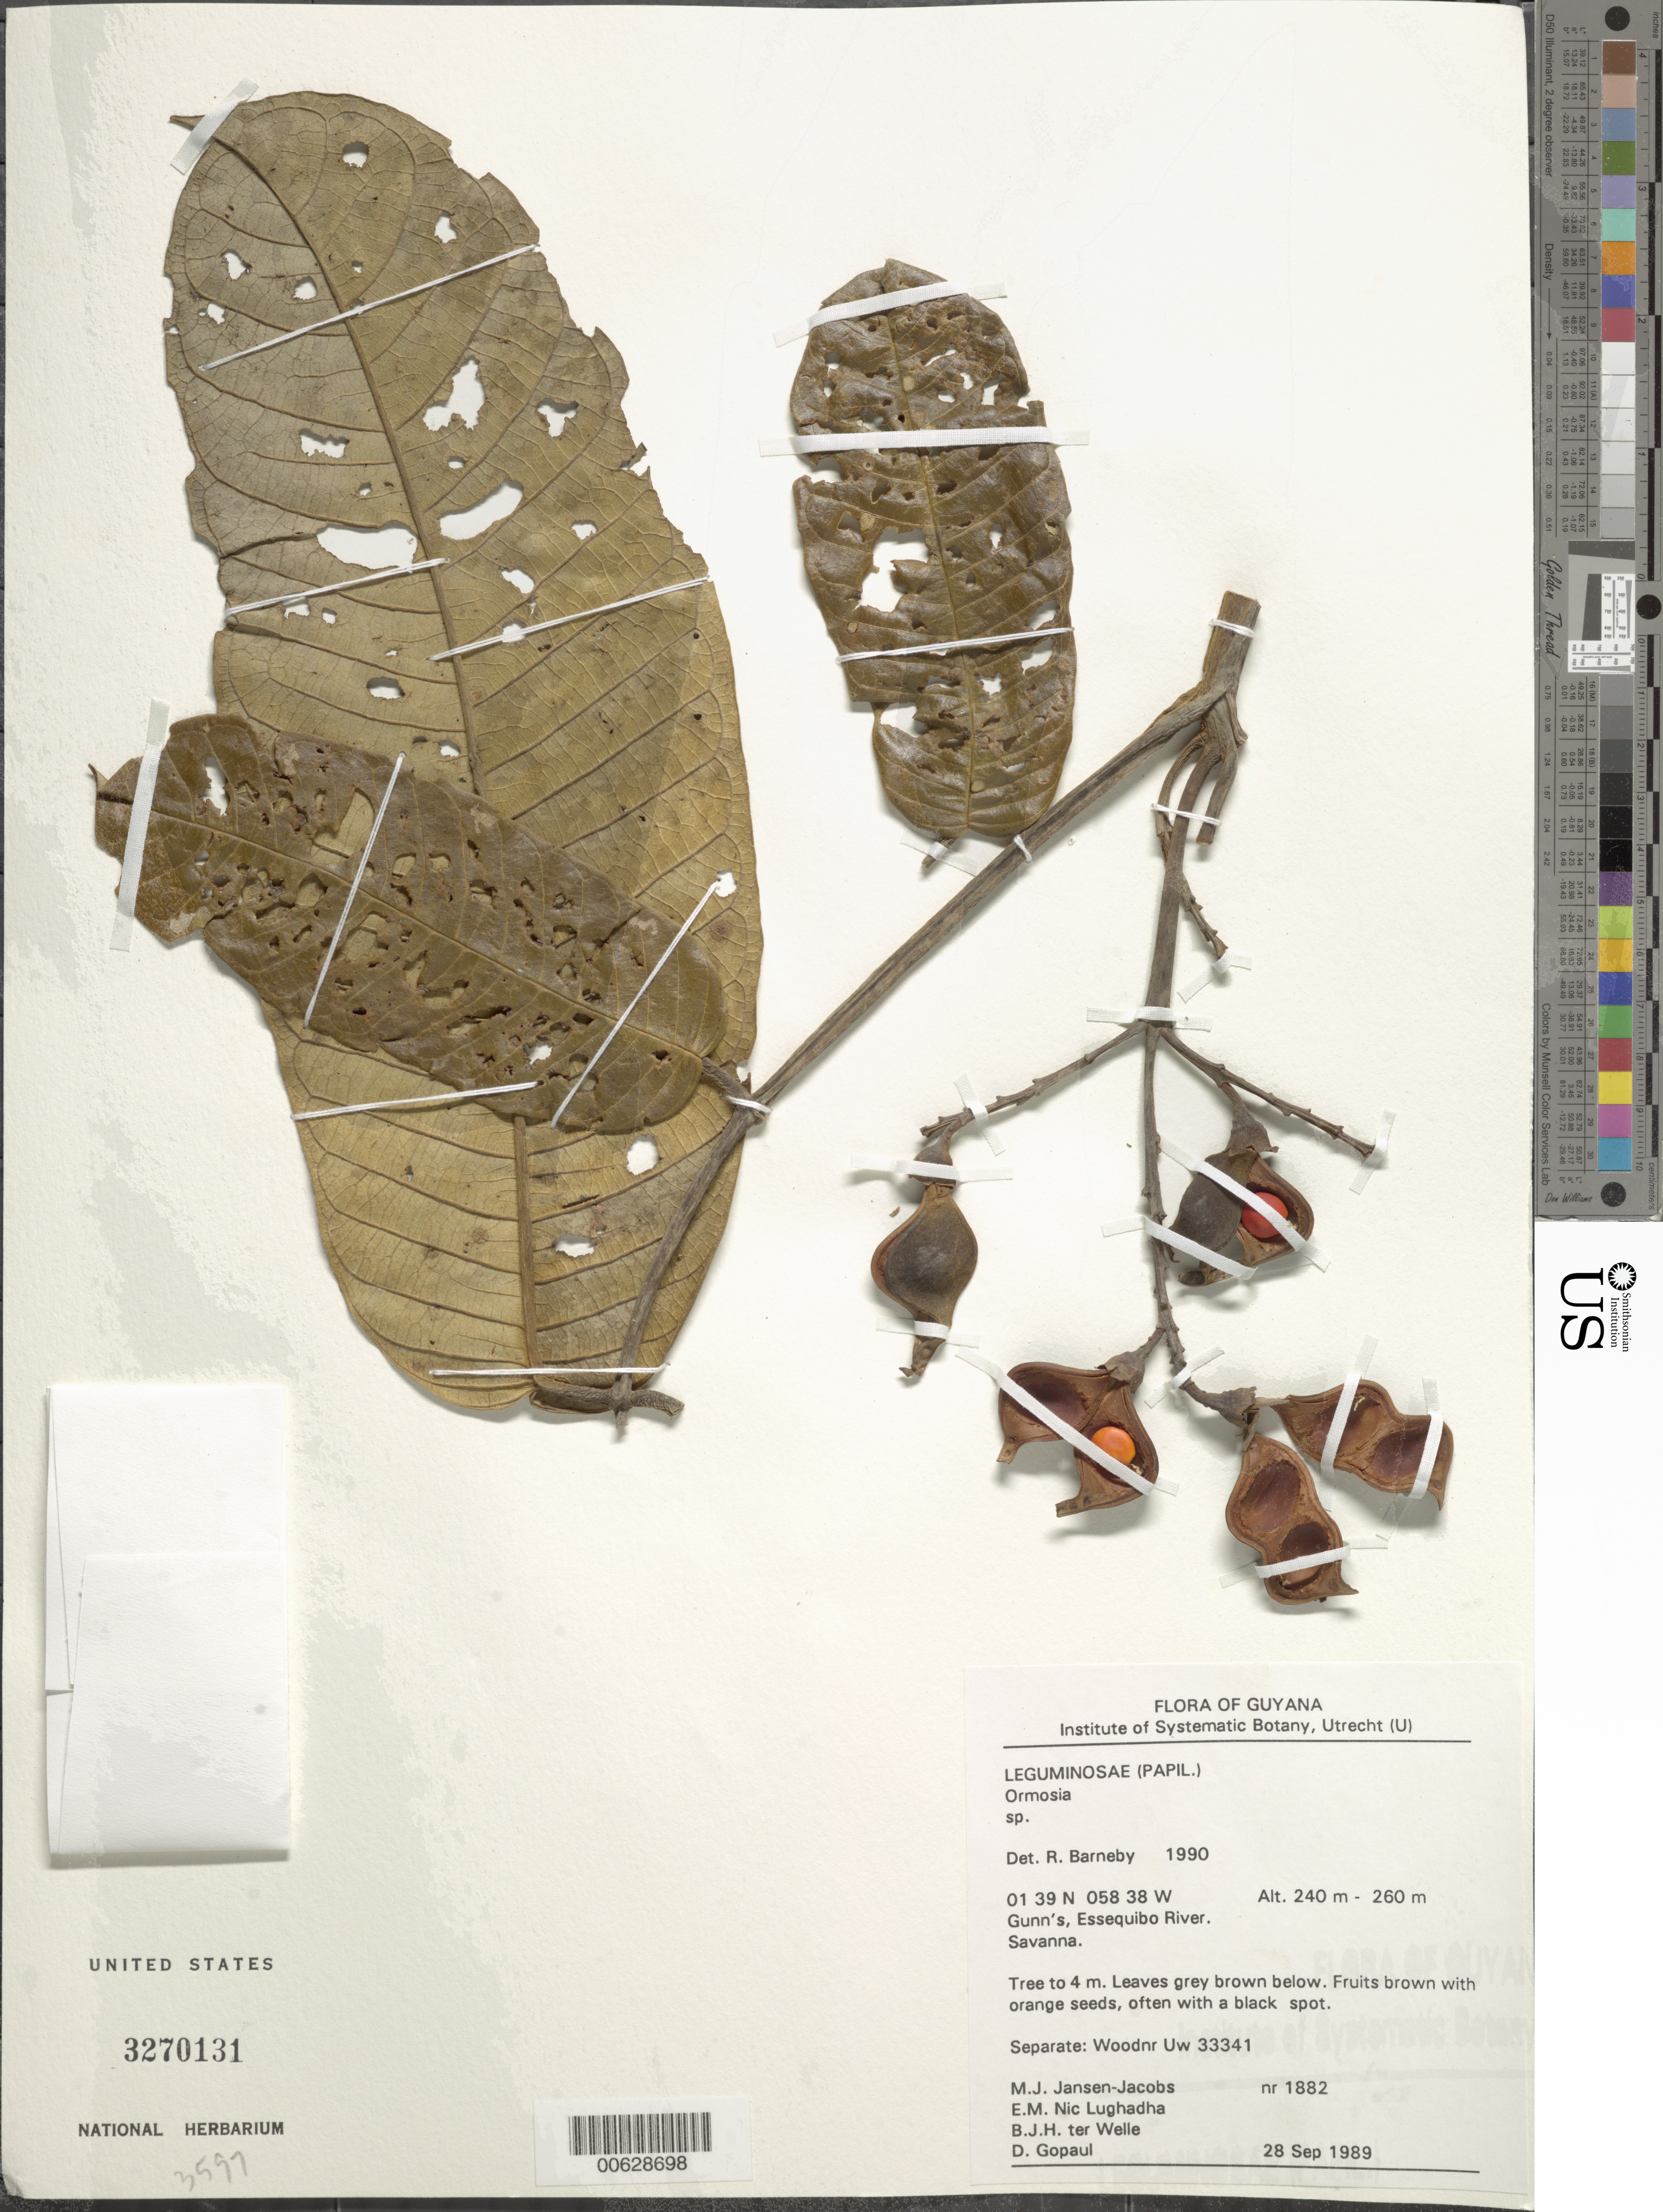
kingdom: Plantae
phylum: Tracheophyta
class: Magnoliopsida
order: Fabales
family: Fabaceae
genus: Ormosia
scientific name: Ormosia sp.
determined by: Barneby, Rupert C., (NY)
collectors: M. J. Jansen-Jacobs, E. Nic Lughadha, B. Welle & D. Gopaul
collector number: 1882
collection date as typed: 28-Sep-89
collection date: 1989-09-28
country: Guyana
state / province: U. Takutu-U. Essequibo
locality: Gunn's, Essequibo River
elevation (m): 240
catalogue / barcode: US 3270131